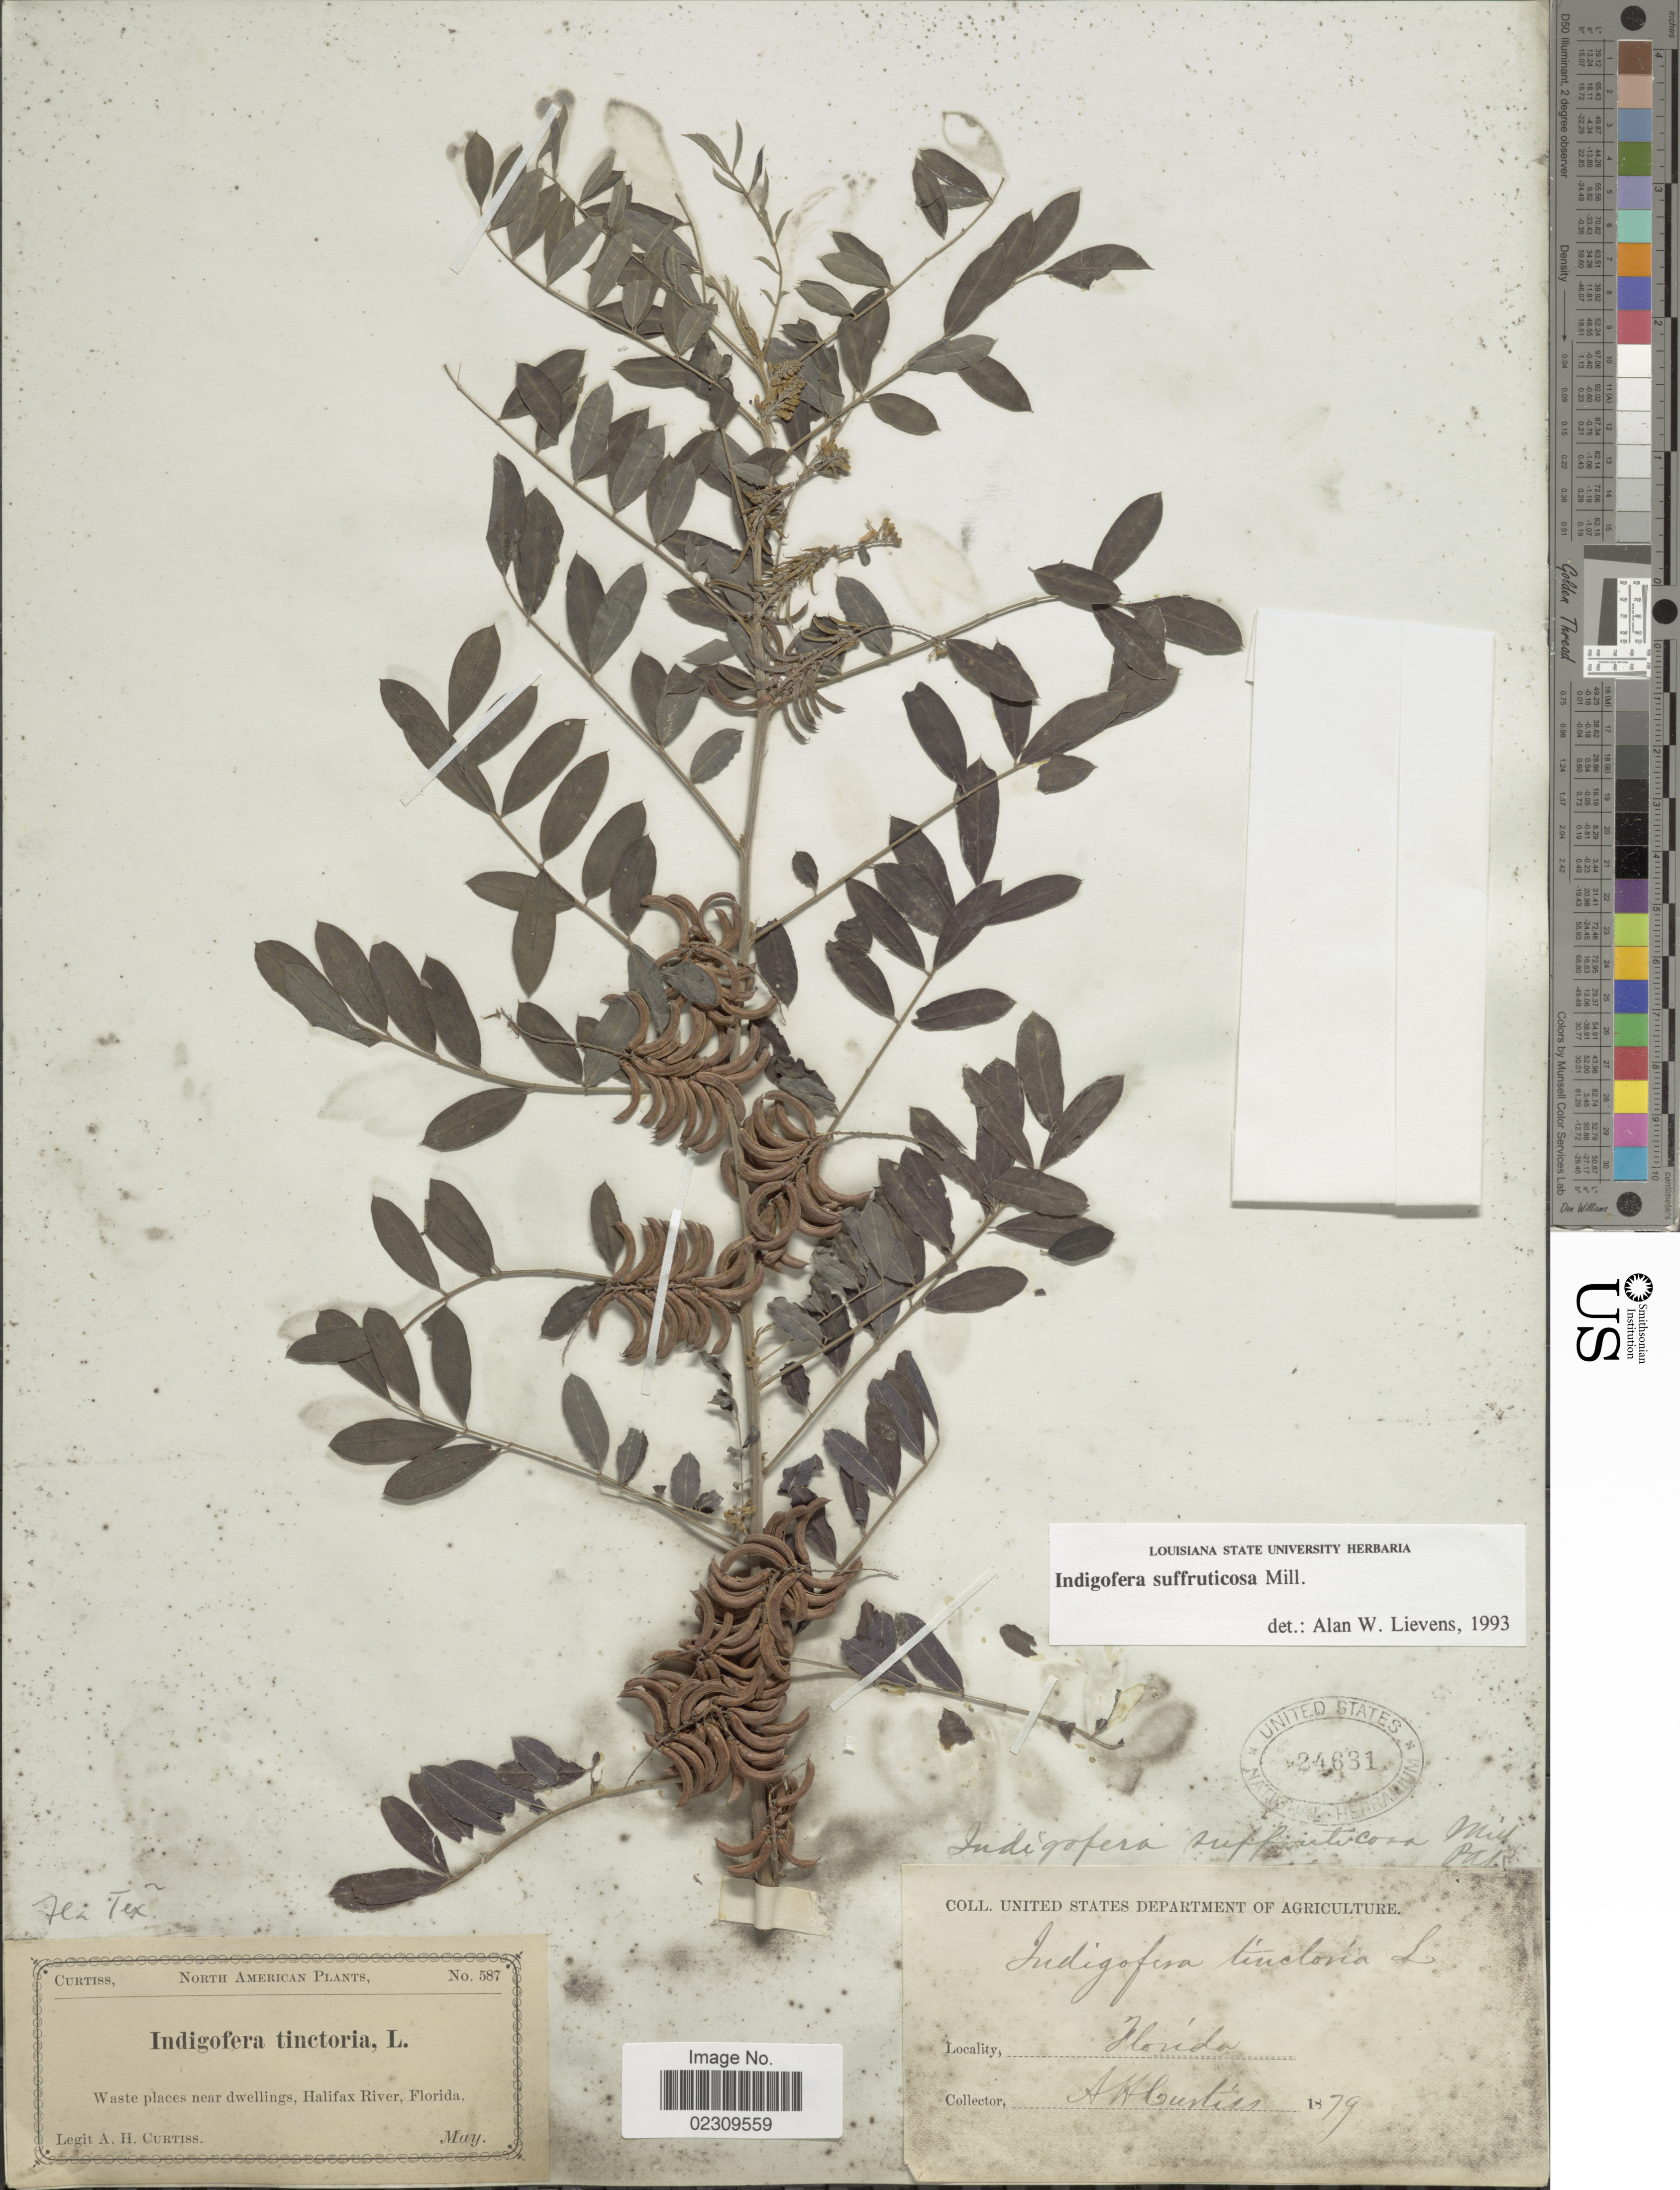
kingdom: Plantae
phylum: Tracheophyta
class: Magnoliopsida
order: Fabales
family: Fabaceae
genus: Indigofera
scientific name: Indigofera suffruticosa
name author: Mill.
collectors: A. H. Curtiss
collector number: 587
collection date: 1879-05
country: United States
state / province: Florida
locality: Waste places near dwellings, Halifax River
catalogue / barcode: US 24631